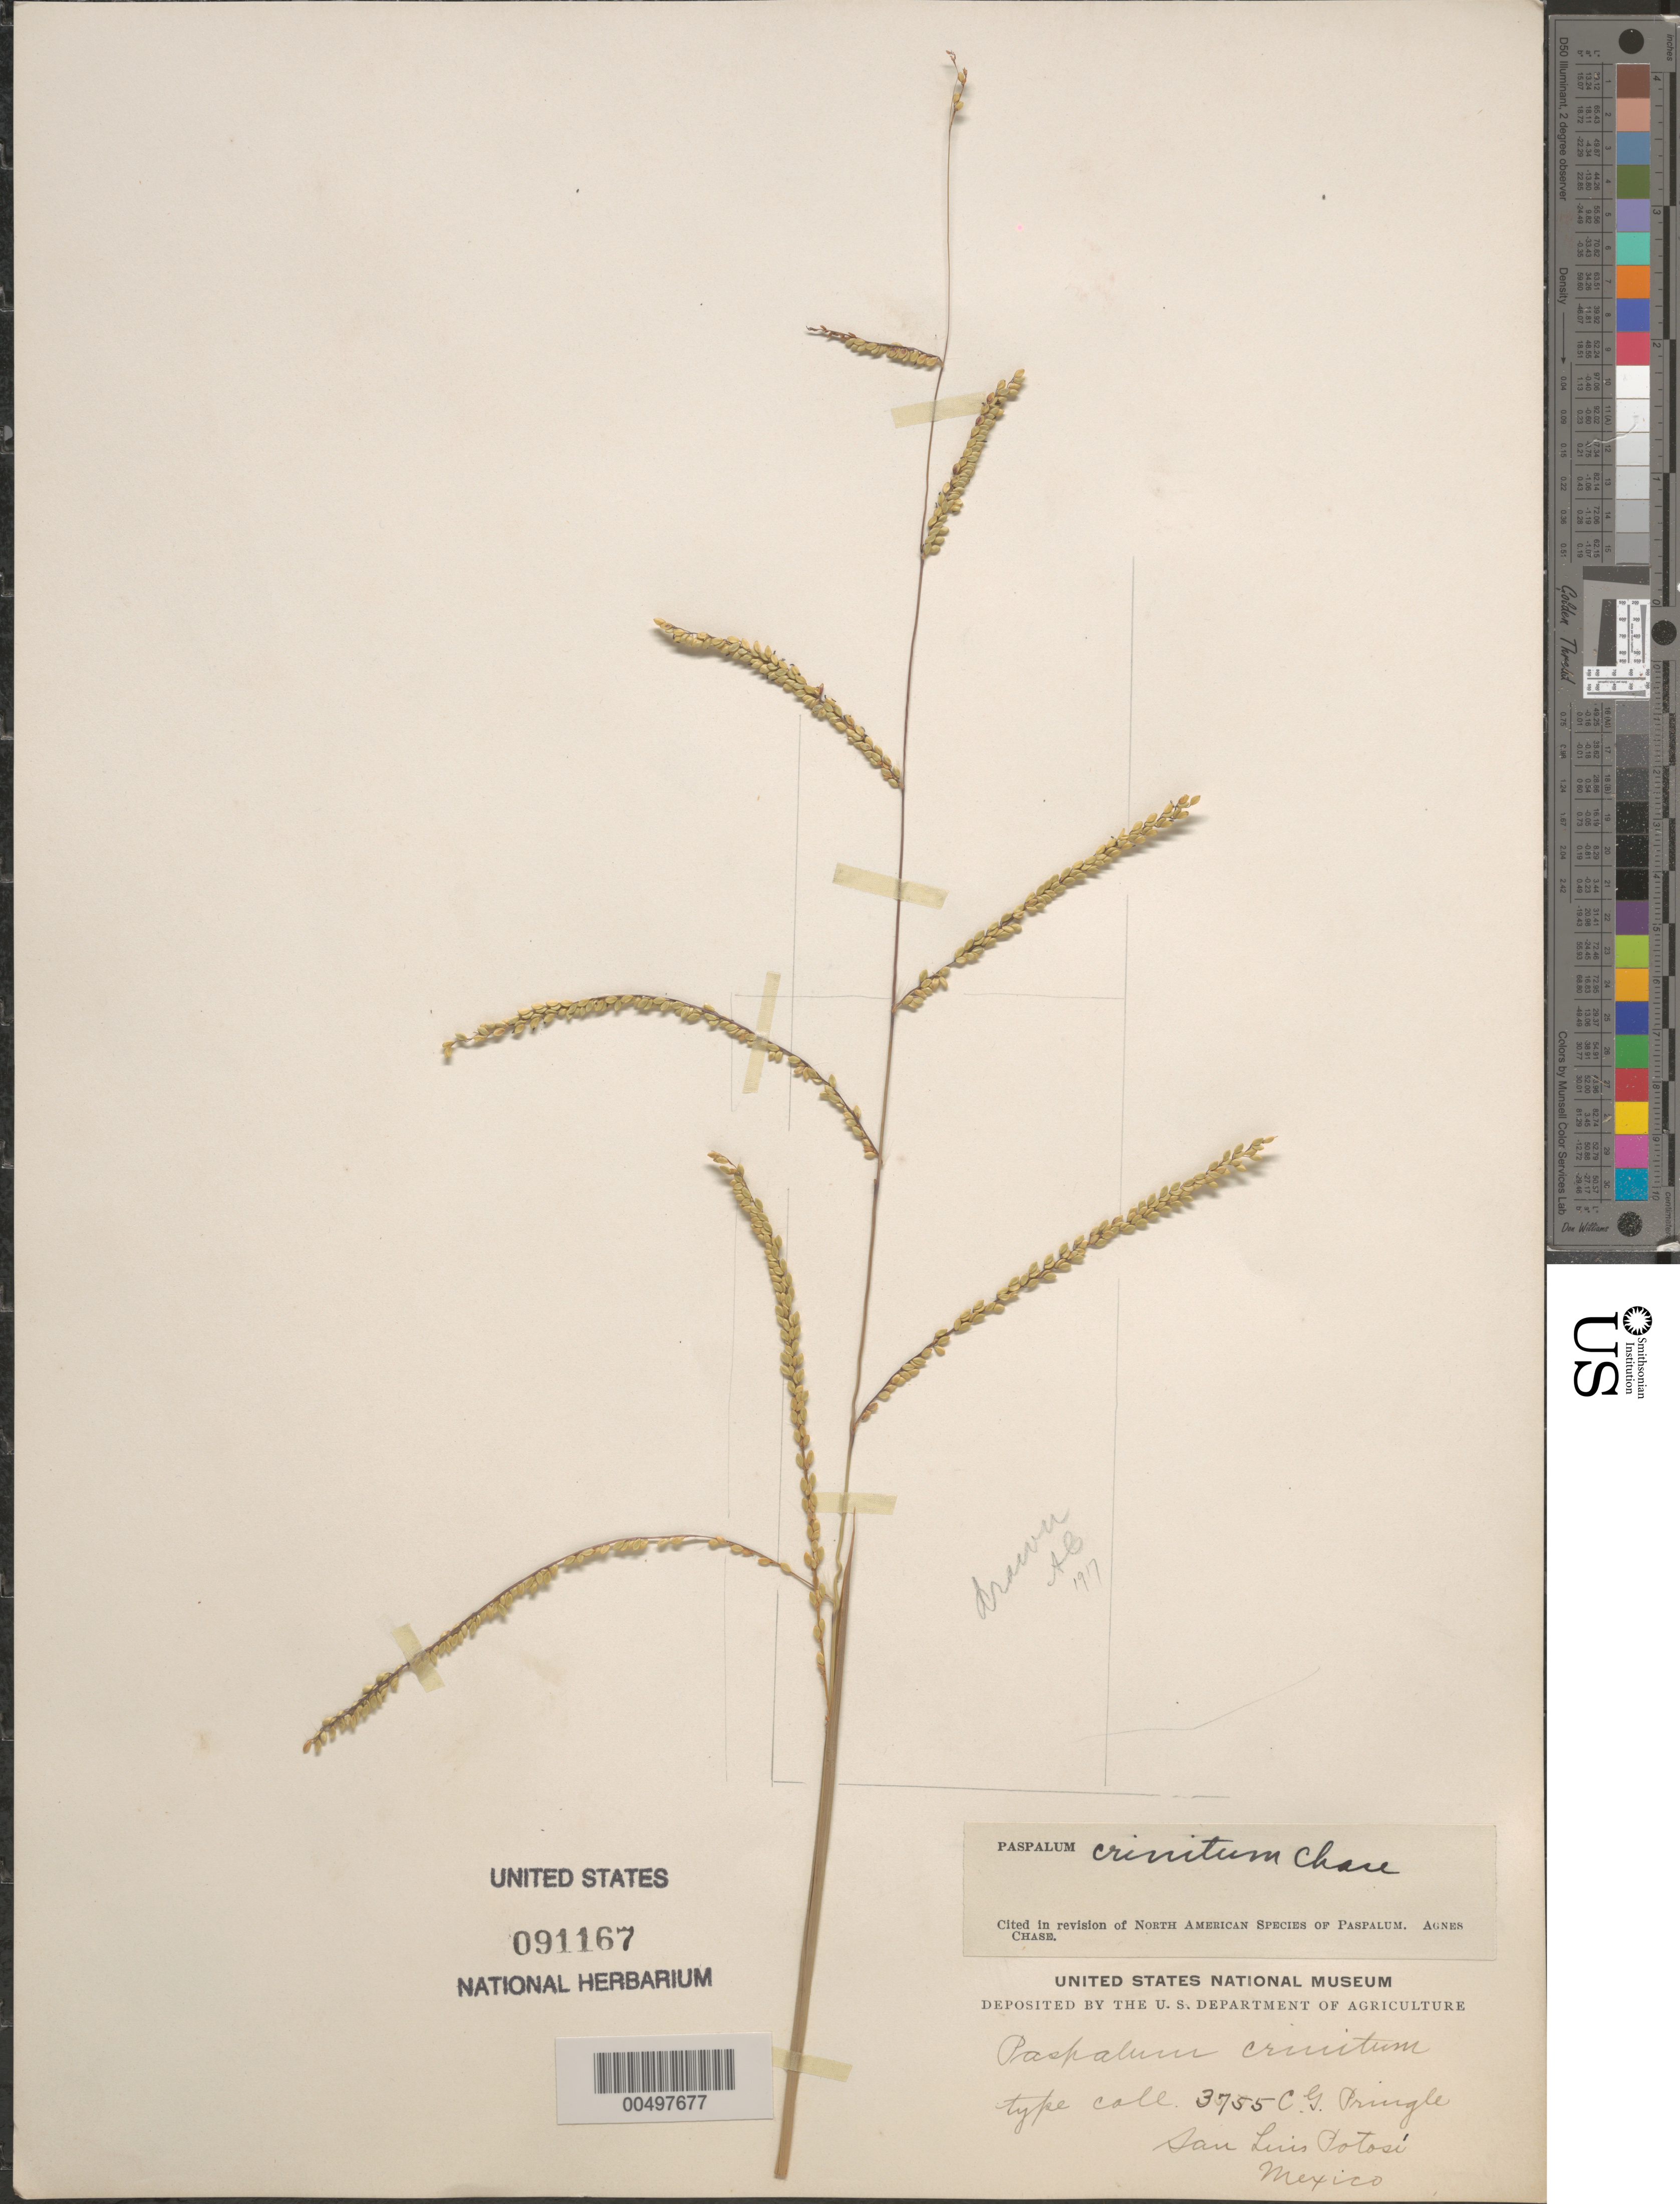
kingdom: Plantae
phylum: Tracheophyta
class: Liliopsida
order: Poales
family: Poaceae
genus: Paspalum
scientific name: Paspalum crinitum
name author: Chase in Hitchc.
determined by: Chase, [M.] Agnes, (US)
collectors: C. G. Pringle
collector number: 3755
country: Mexico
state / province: San Luis Potosi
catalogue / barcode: US 91167